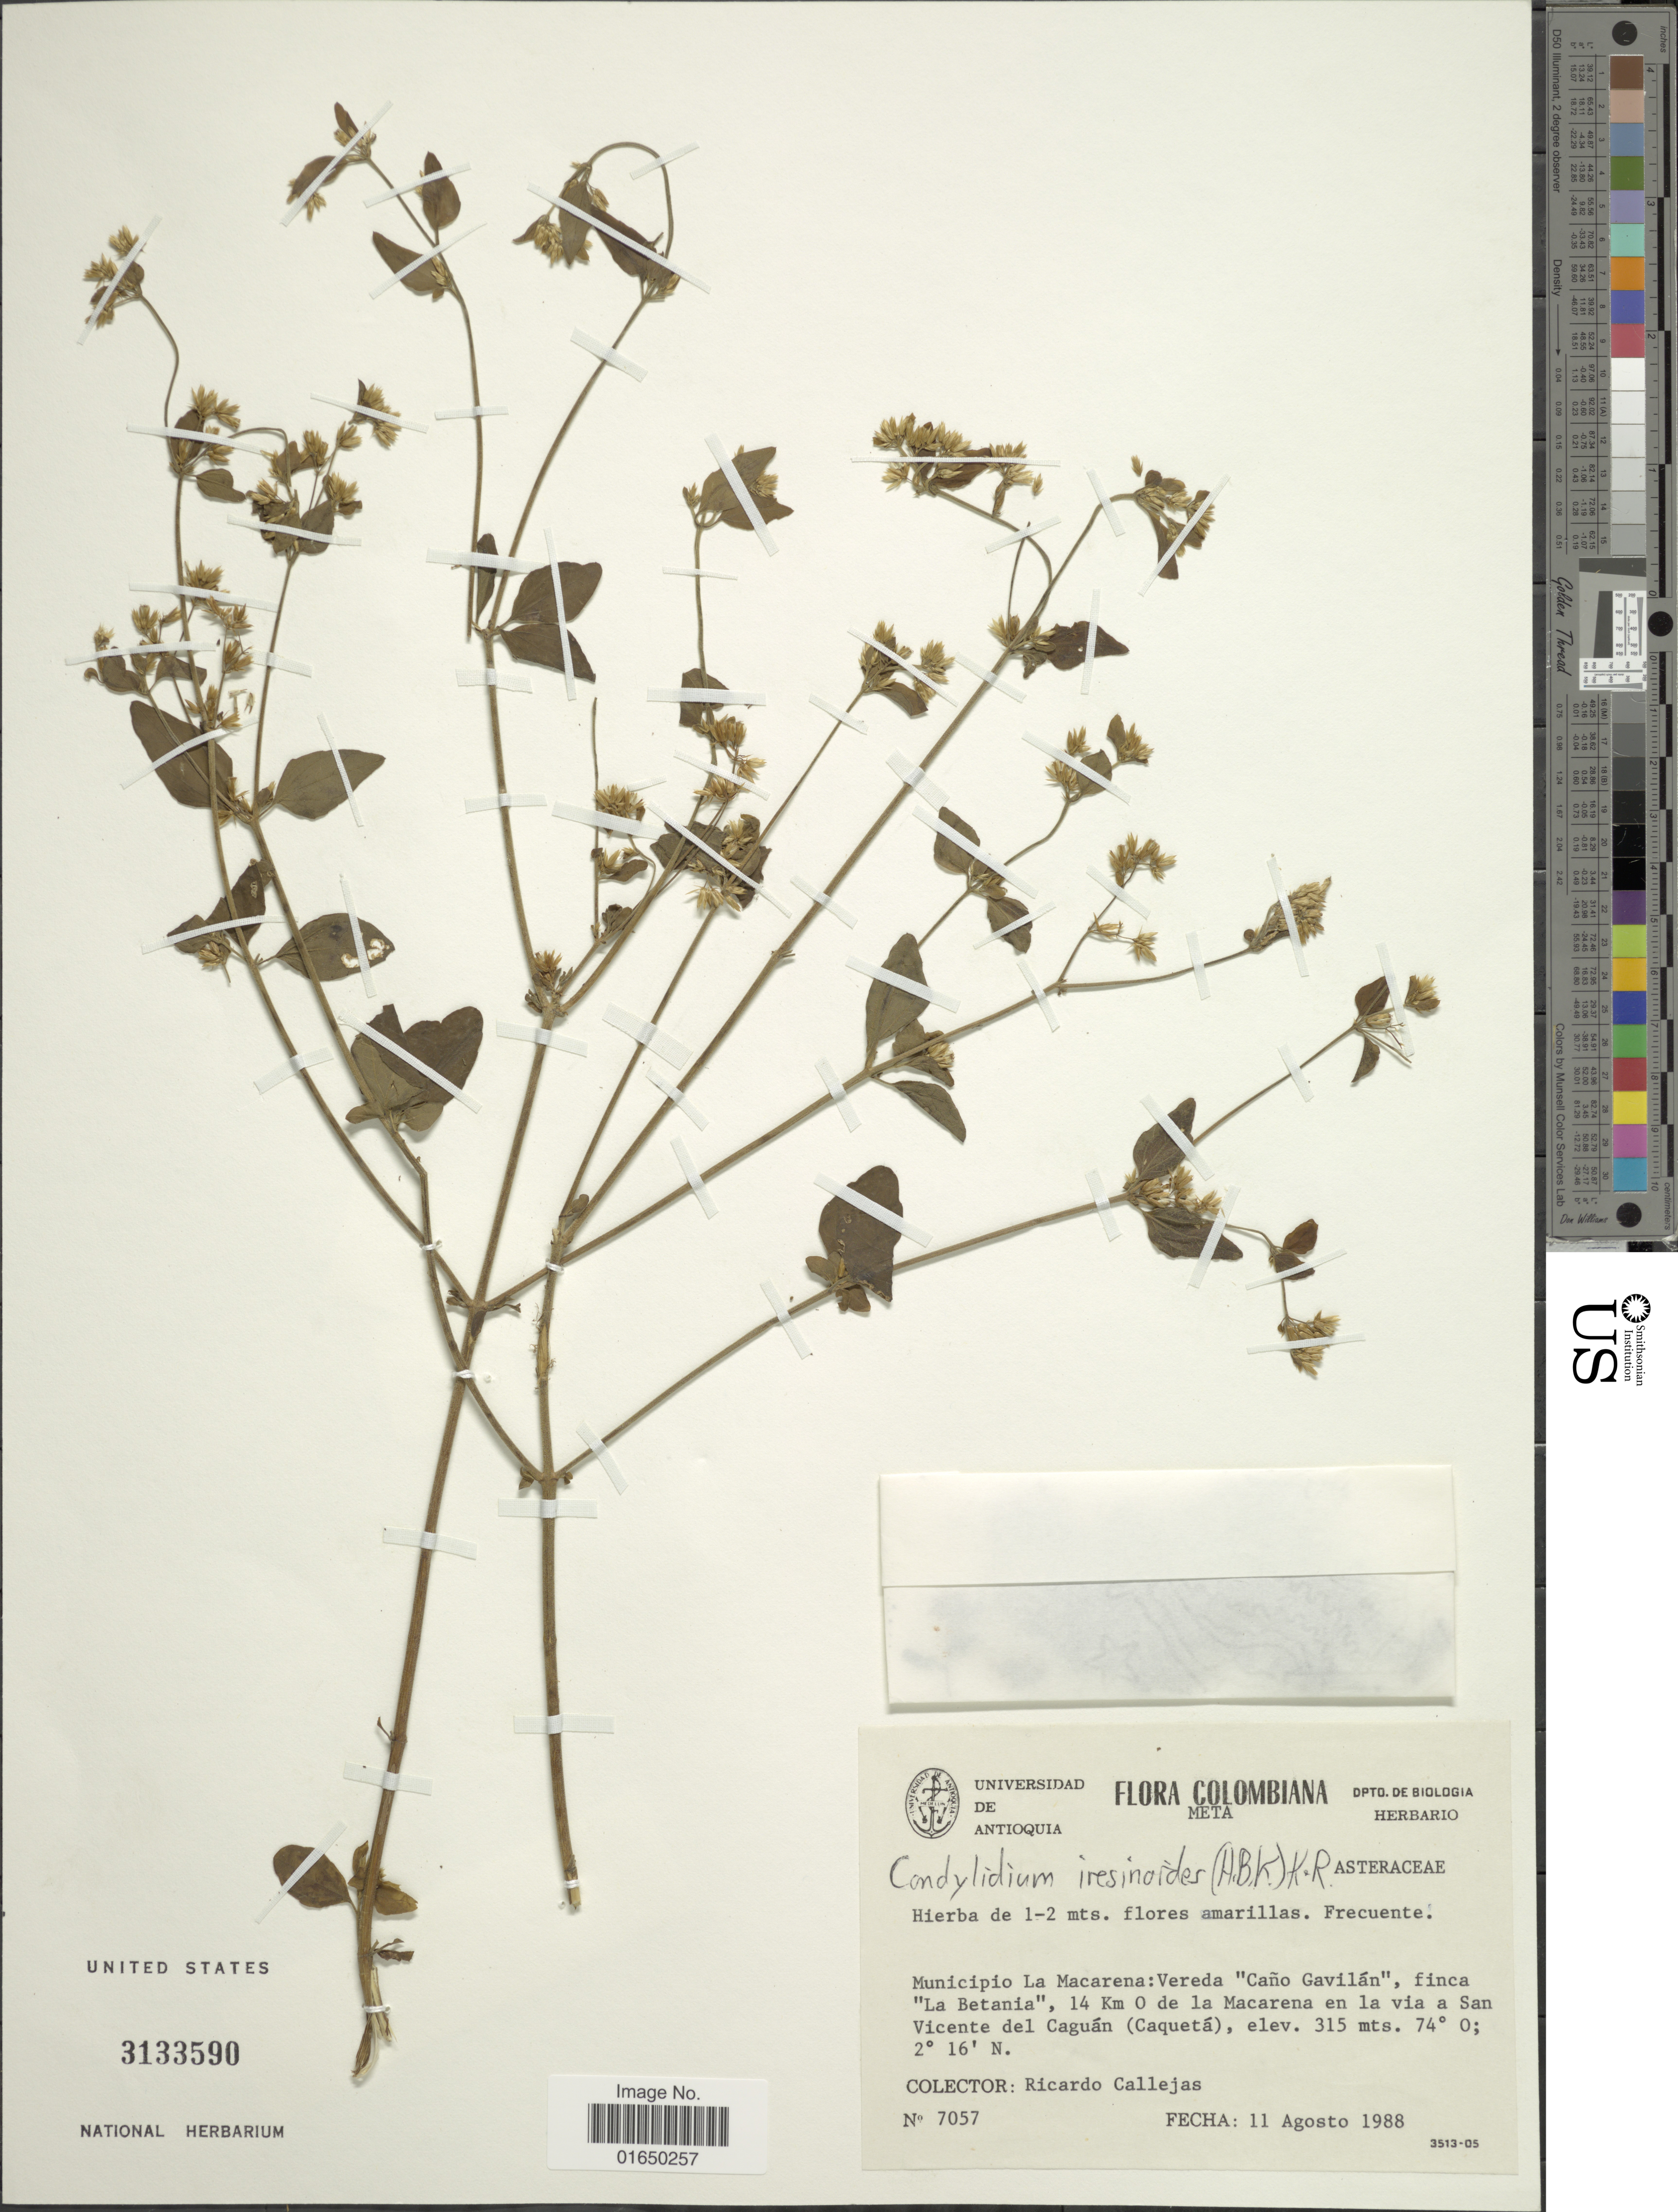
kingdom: Plantae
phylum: Tracheophyta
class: Magnoliopsida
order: Asterales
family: Asteraceae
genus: Condylidium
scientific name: Condylidium iresinoides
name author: (Kunth) R.M. King & H. Rob.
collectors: R. Callejas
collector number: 7057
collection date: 1988-08-11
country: Colombia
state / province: Meta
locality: Municipio La Macarena: vereda 'Caño Gavilán', finca 'La Betania', 14 Km O de la Macarena en la via a San Vicente del Caguán (Caquetá)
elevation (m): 315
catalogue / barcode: US 3133590